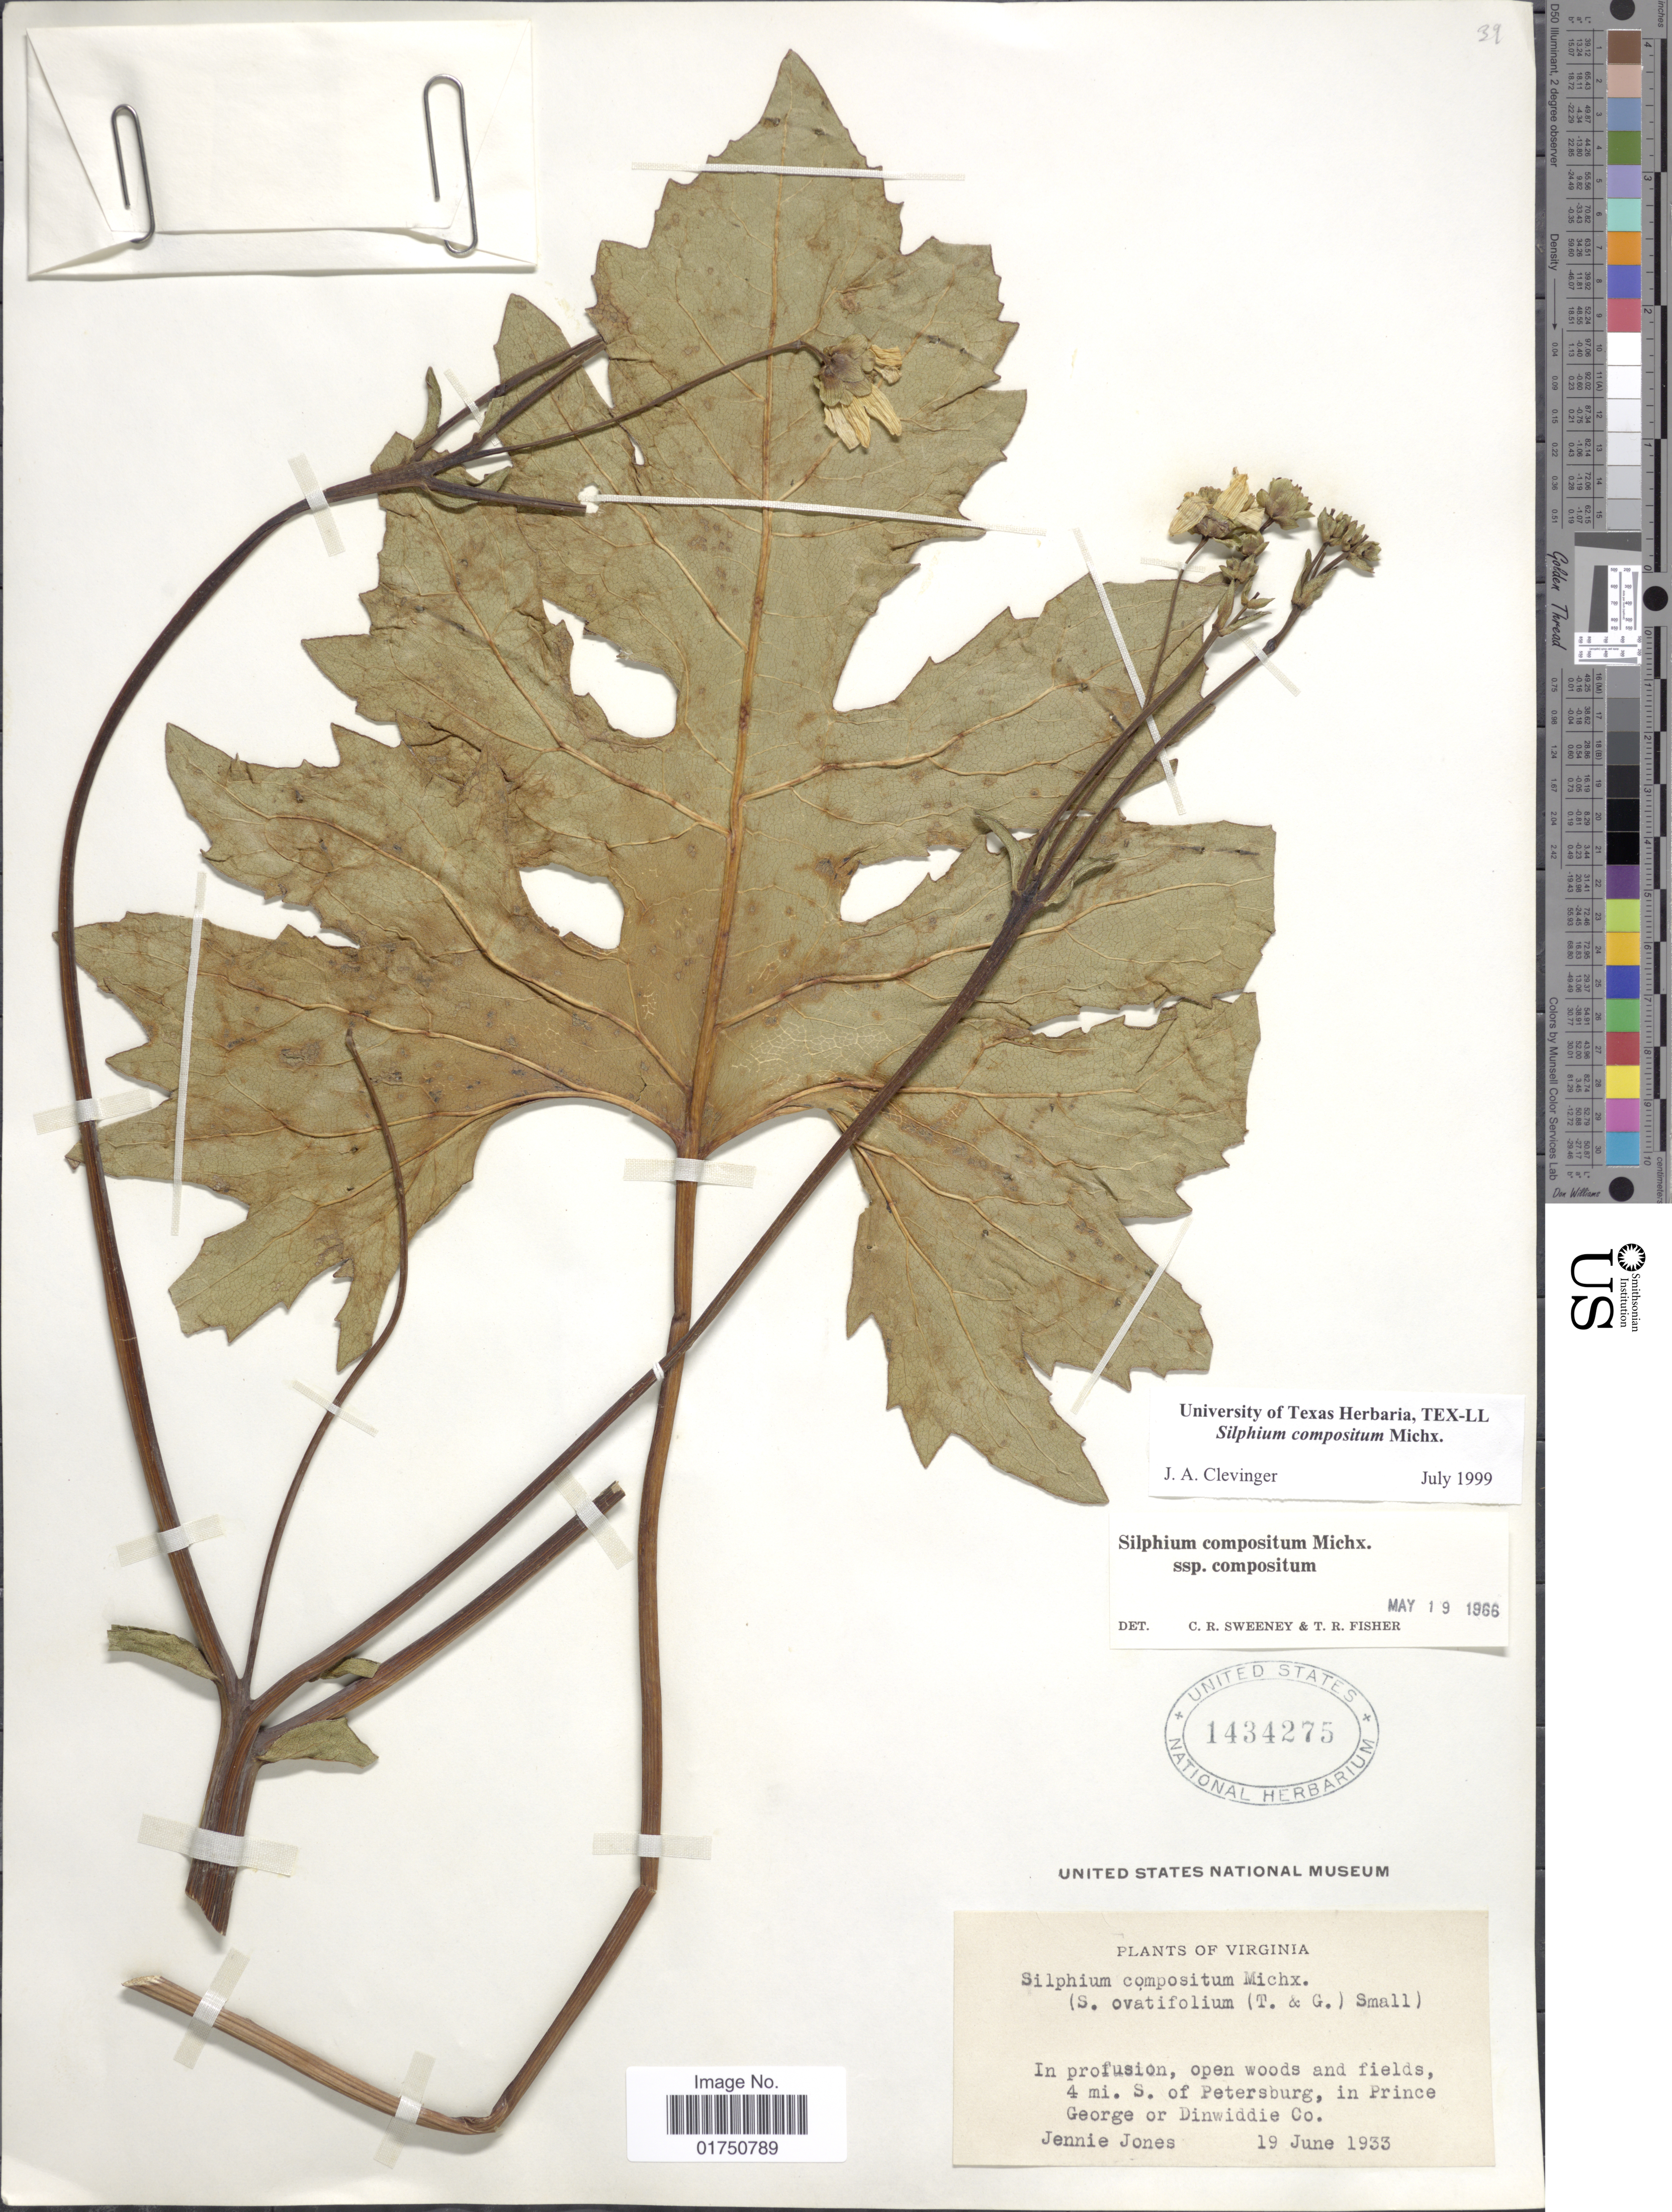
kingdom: Plantae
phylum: Tracheophyta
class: Magnoliopsida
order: Asterales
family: Asteraceae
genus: Silphium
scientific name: Silphium compositum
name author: Michx.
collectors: J. Jones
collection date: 1933-06-19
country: United States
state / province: Virginia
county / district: Dinwiddie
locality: In profusion, open woods and fields, 4 mi. S. of Petersburg, in Prince George or Dinwiddie Co.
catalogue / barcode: US 1434275